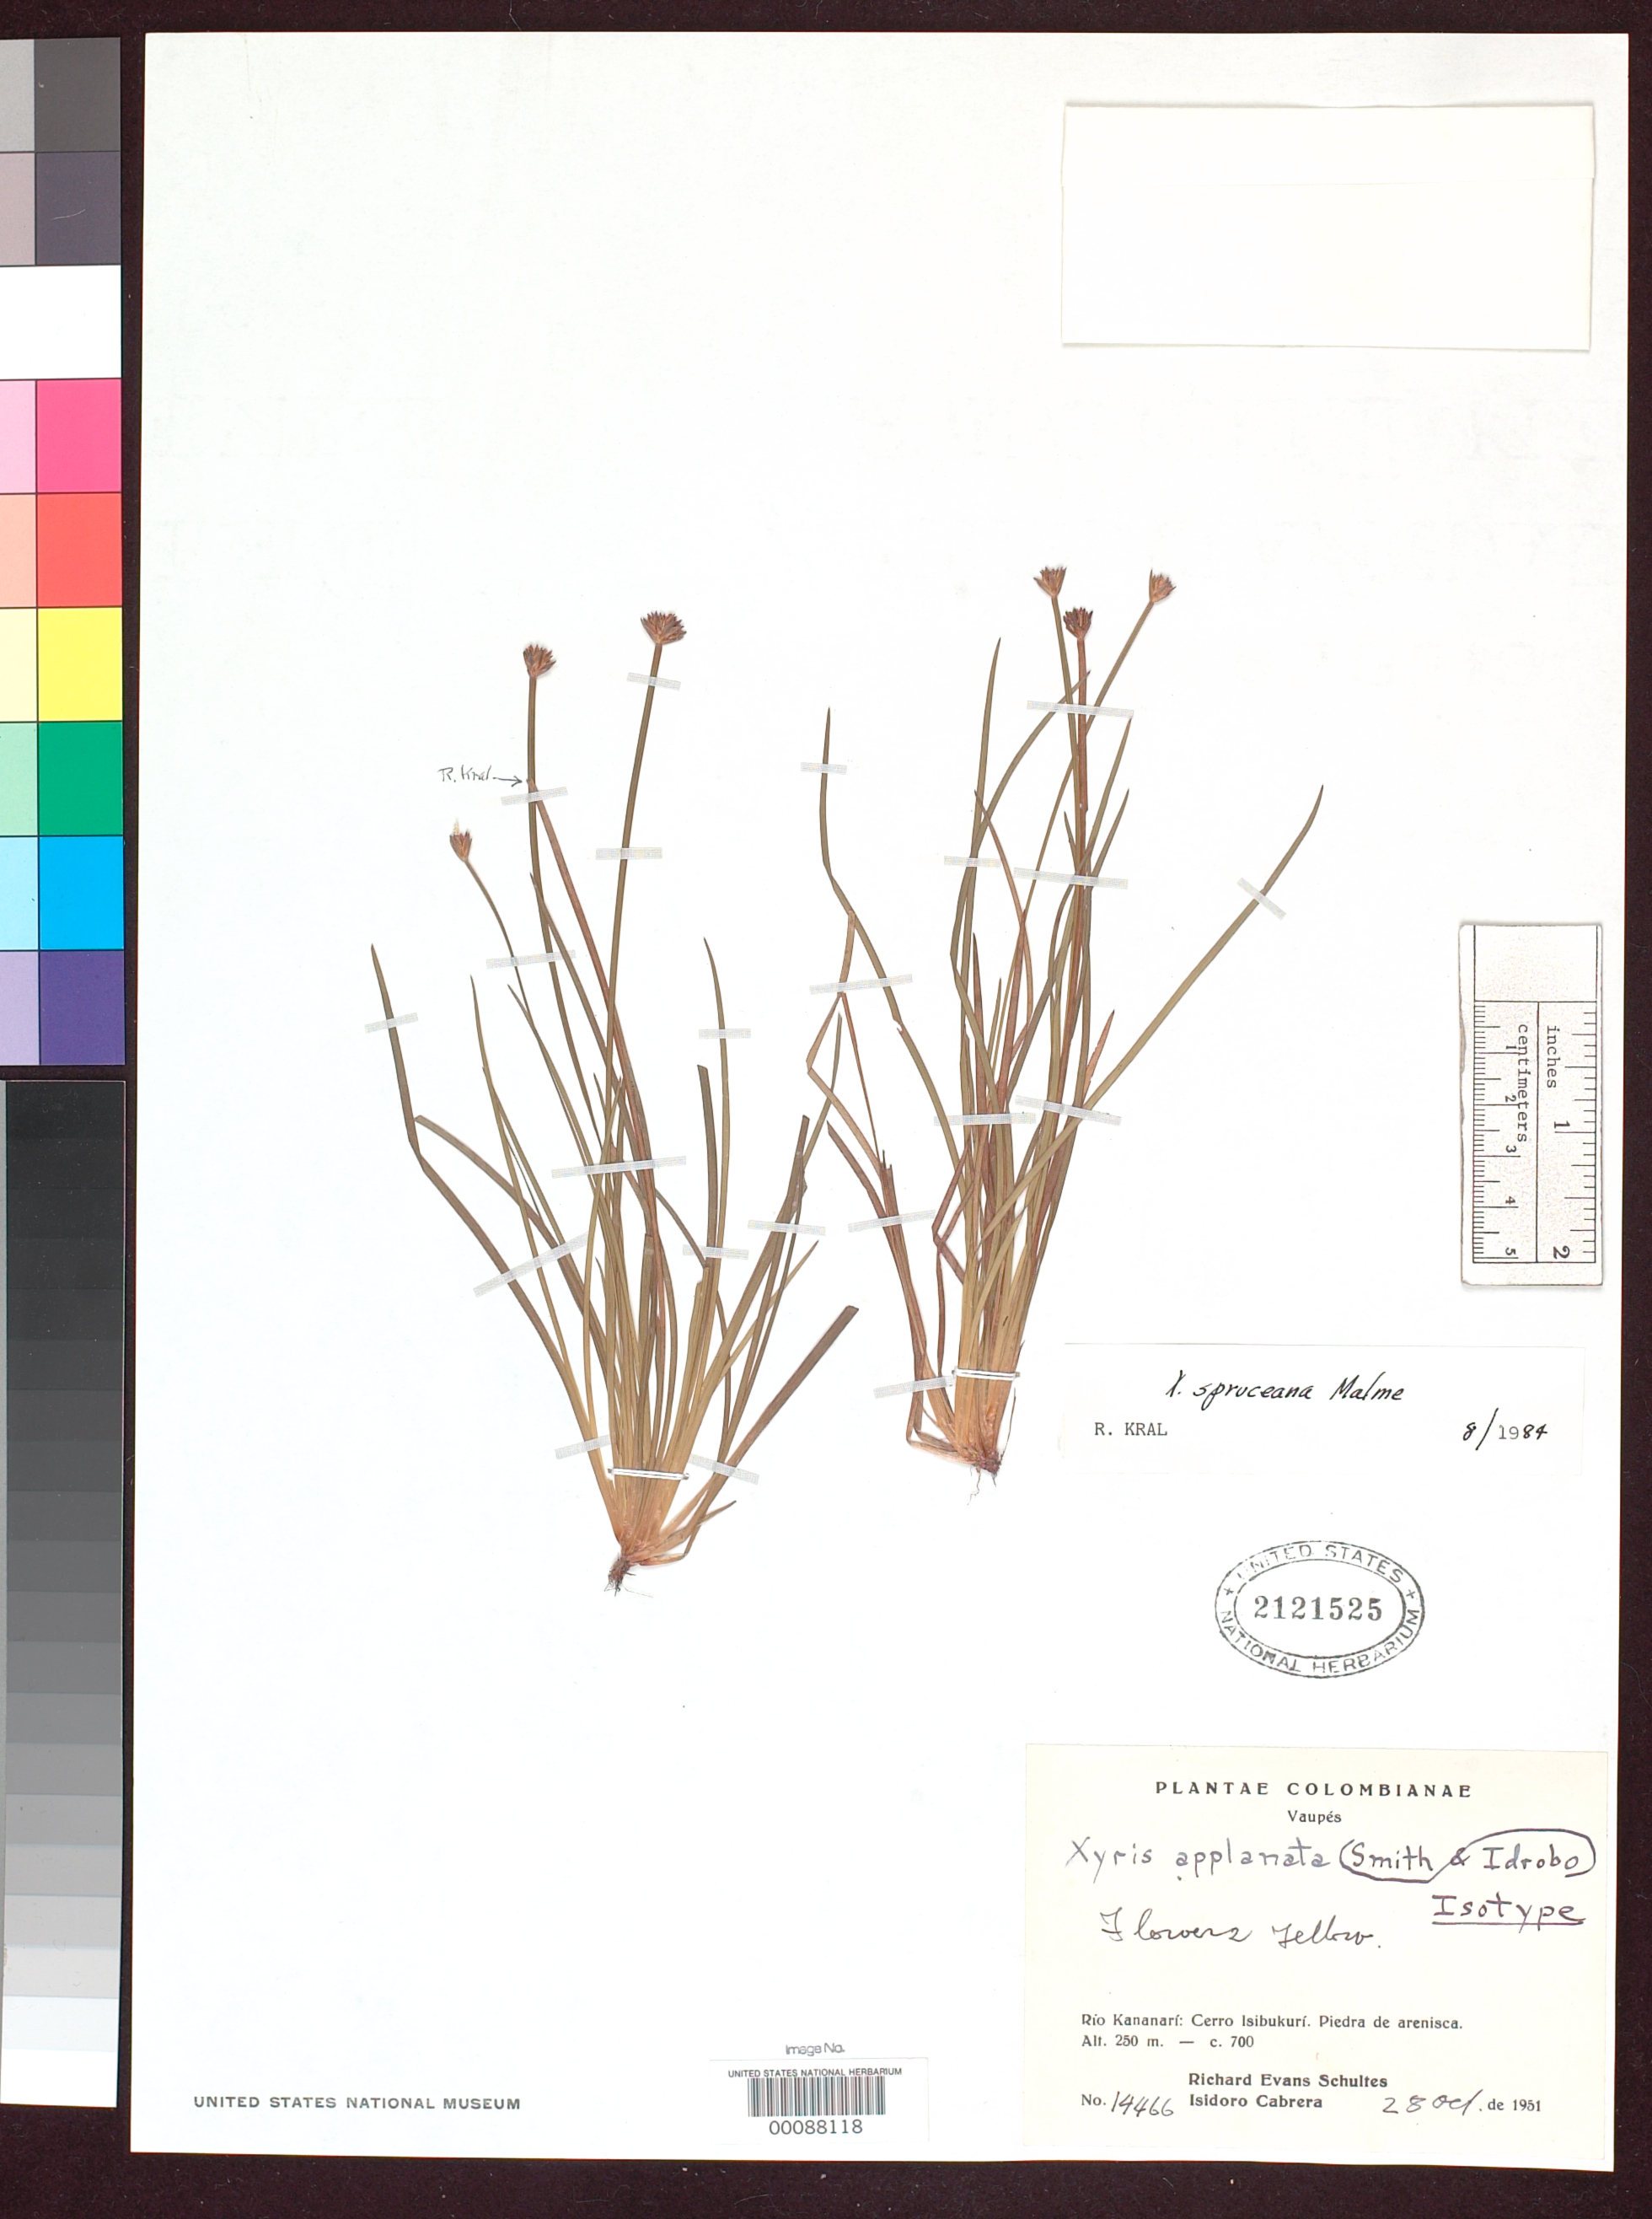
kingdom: Plantae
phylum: Tracheophyta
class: Liliopsida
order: Poales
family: Xyridaceae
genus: Xyris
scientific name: Xyris applanata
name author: Idrobo & L.B. Sm.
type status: Isotype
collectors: R. E. Schultes & I. Cabrera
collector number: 14466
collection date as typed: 28 Oct 1951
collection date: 1951-10-28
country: Colombia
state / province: Vaupés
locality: Rio Kananari: Cerro Isibukuri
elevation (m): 250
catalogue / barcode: US 2121525